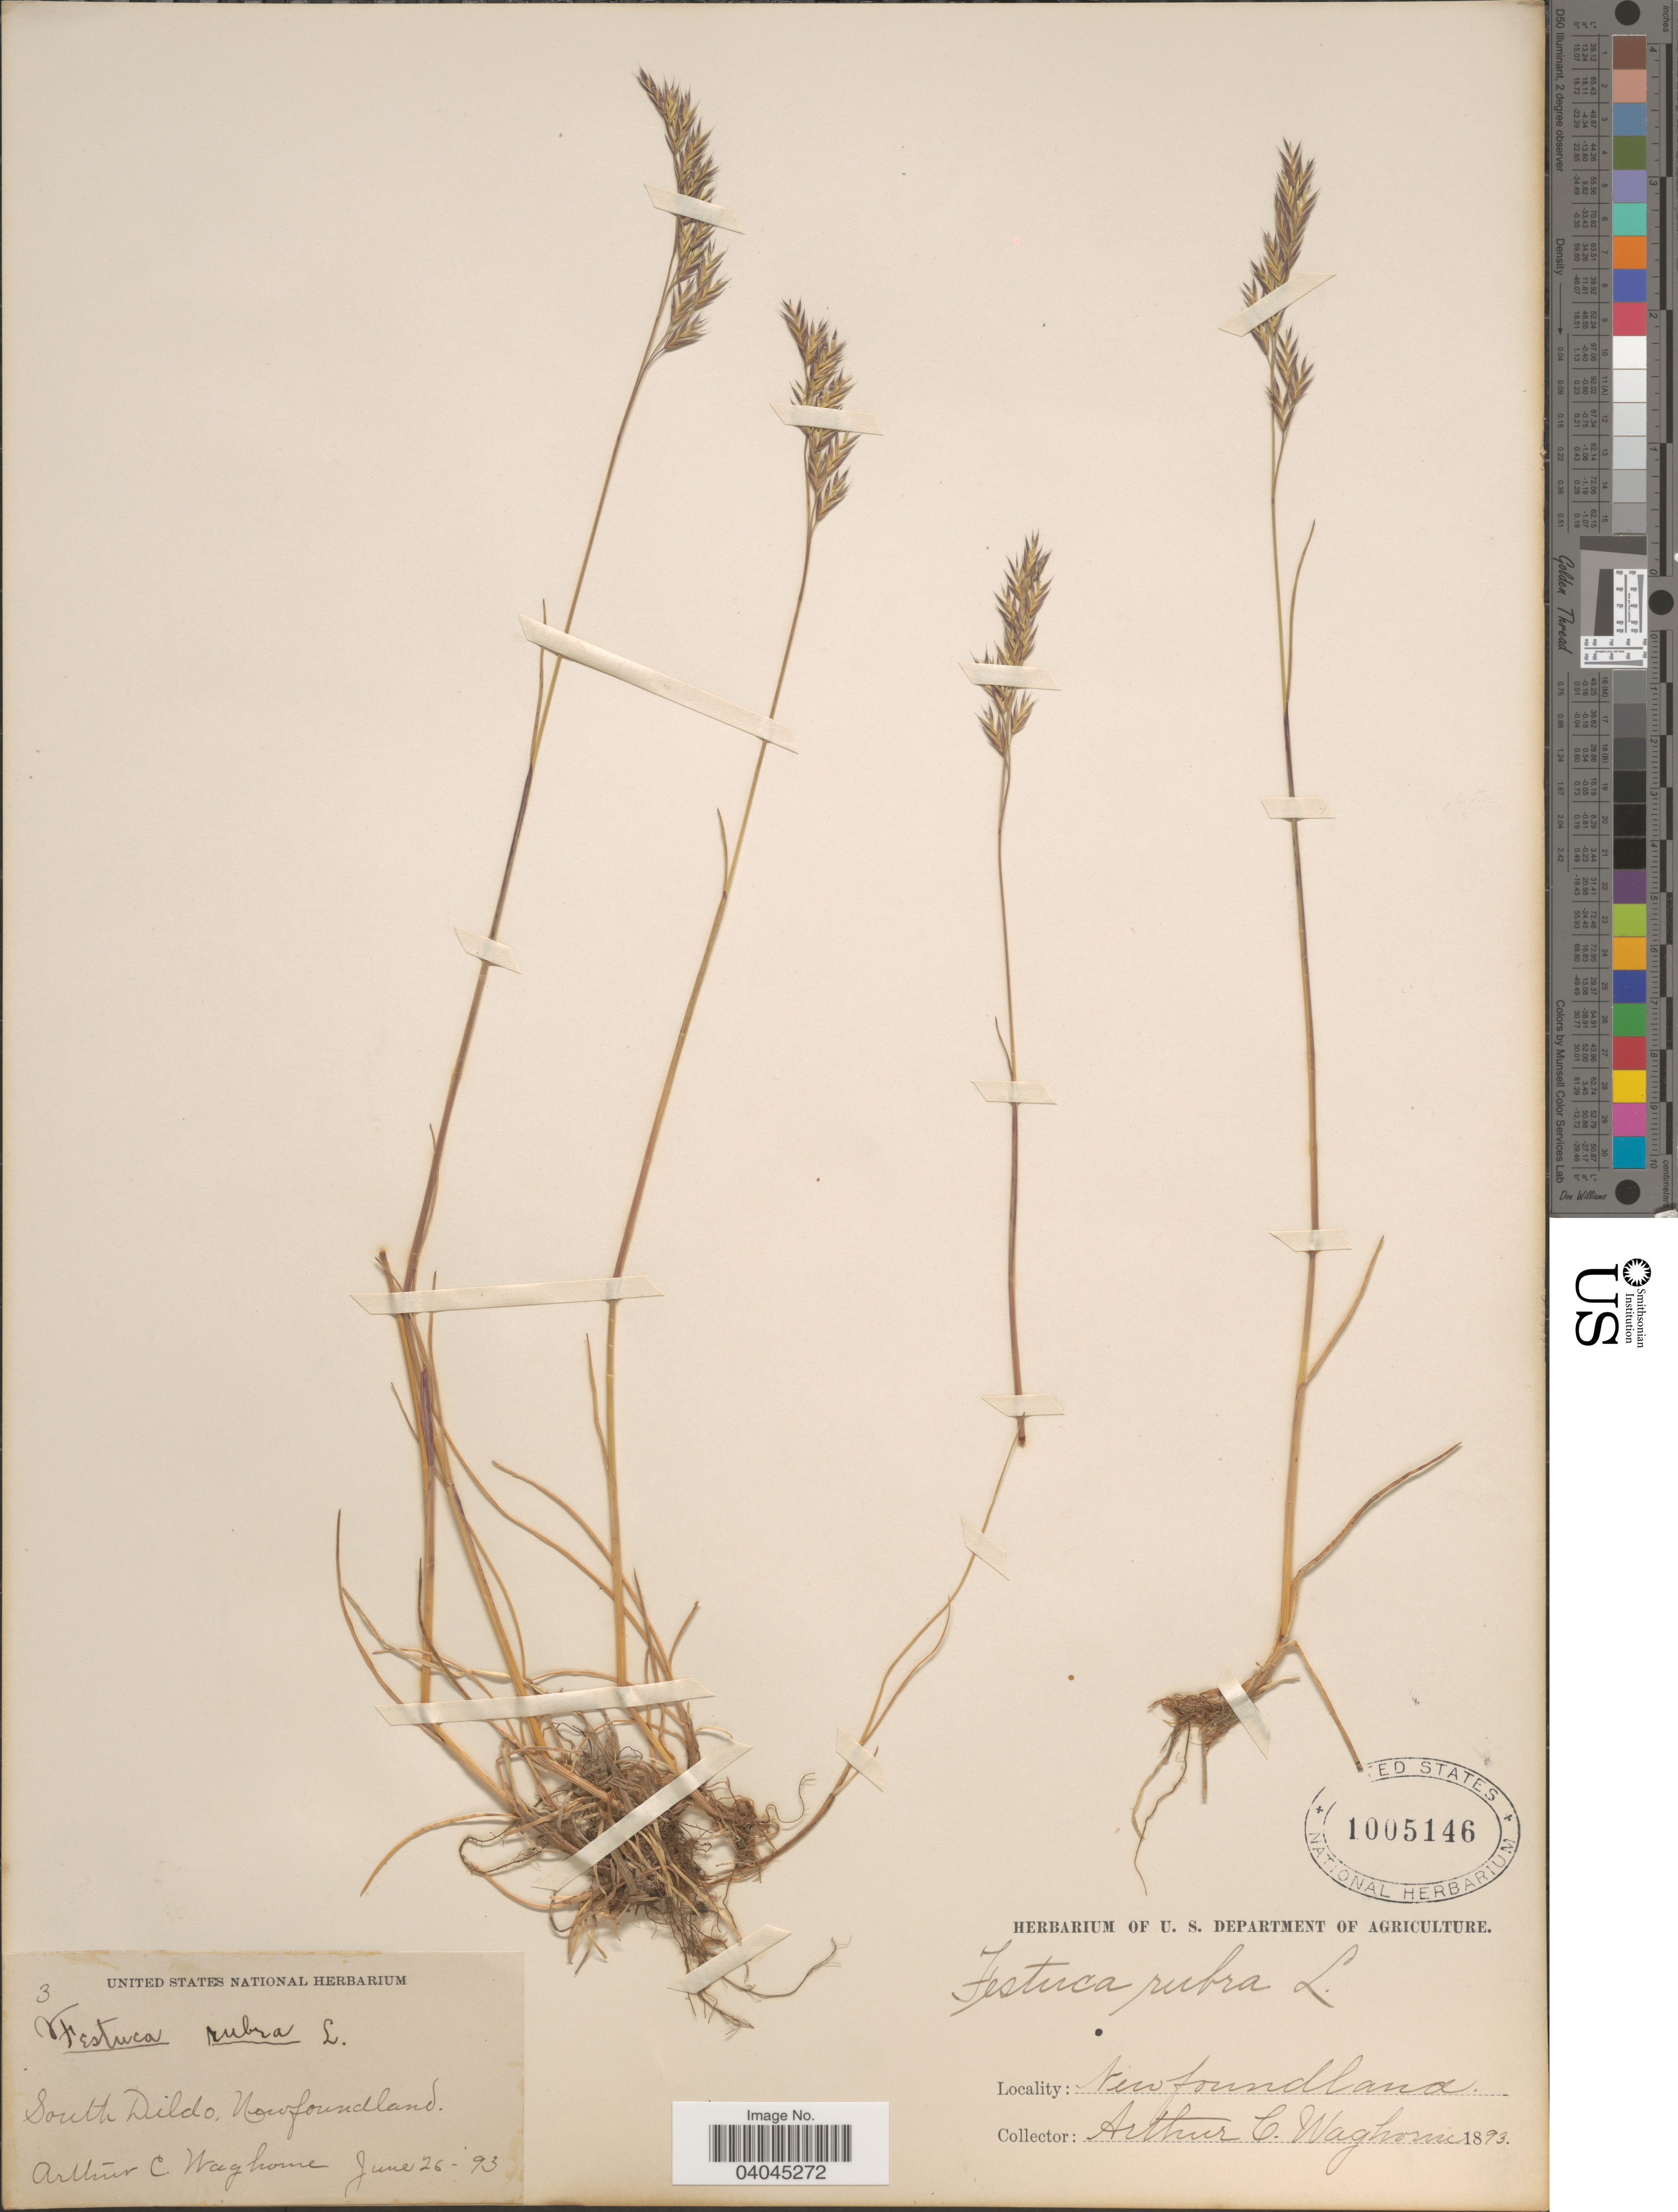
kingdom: Plantae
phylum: Tracheophyta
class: Liliopsida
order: Poales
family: Poaceae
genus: Festuca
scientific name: Festuca rubra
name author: L.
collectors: A. Waghorne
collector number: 3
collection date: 1893-06-26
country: Canada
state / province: Newfoundland and Labrador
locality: South Dildo.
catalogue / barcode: US 1005146